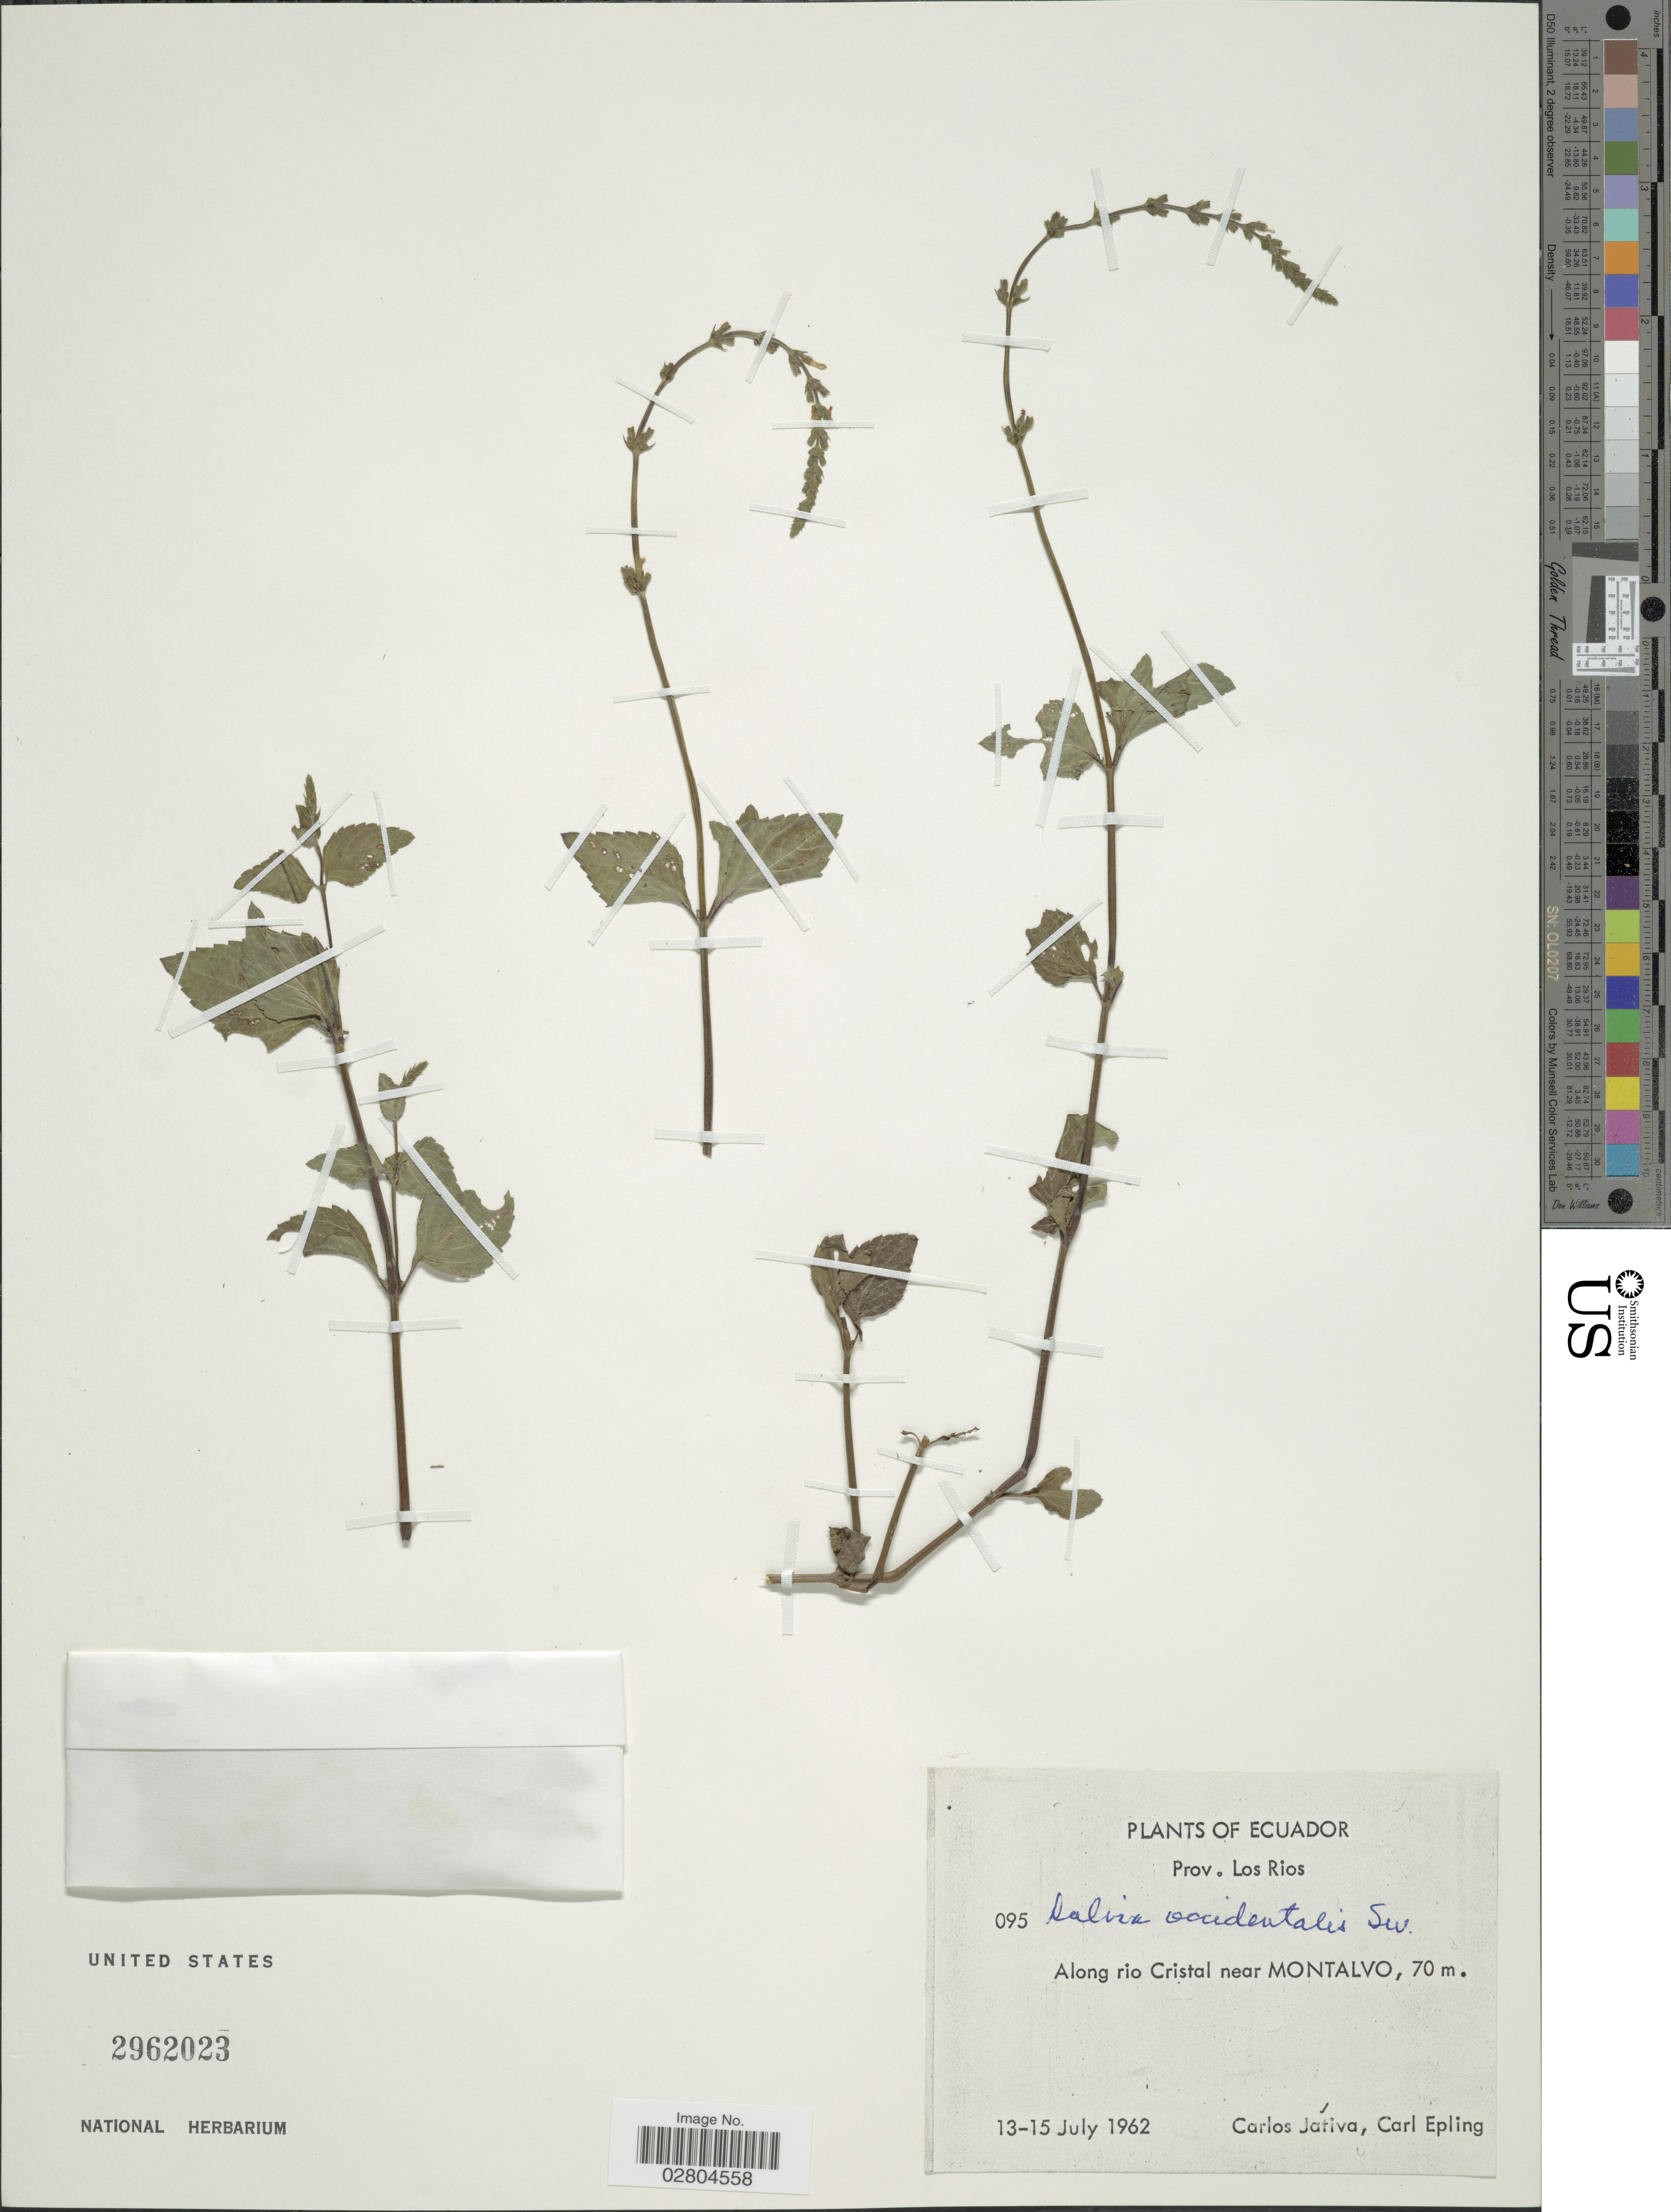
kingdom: Plantae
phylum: Tracheophyta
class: Magnoliopsida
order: Lamiales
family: Lamiaceae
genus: Salvia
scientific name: Salvia occidentalis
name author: Sw.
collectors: C. D. Játiva & C. C. Epling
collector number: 095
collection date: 1962-07-13/1962-07-15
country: Ecuador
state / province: Los Ríos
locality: Along rio Cristal near MONTALVO.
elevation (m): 70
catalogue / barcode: US 2962023